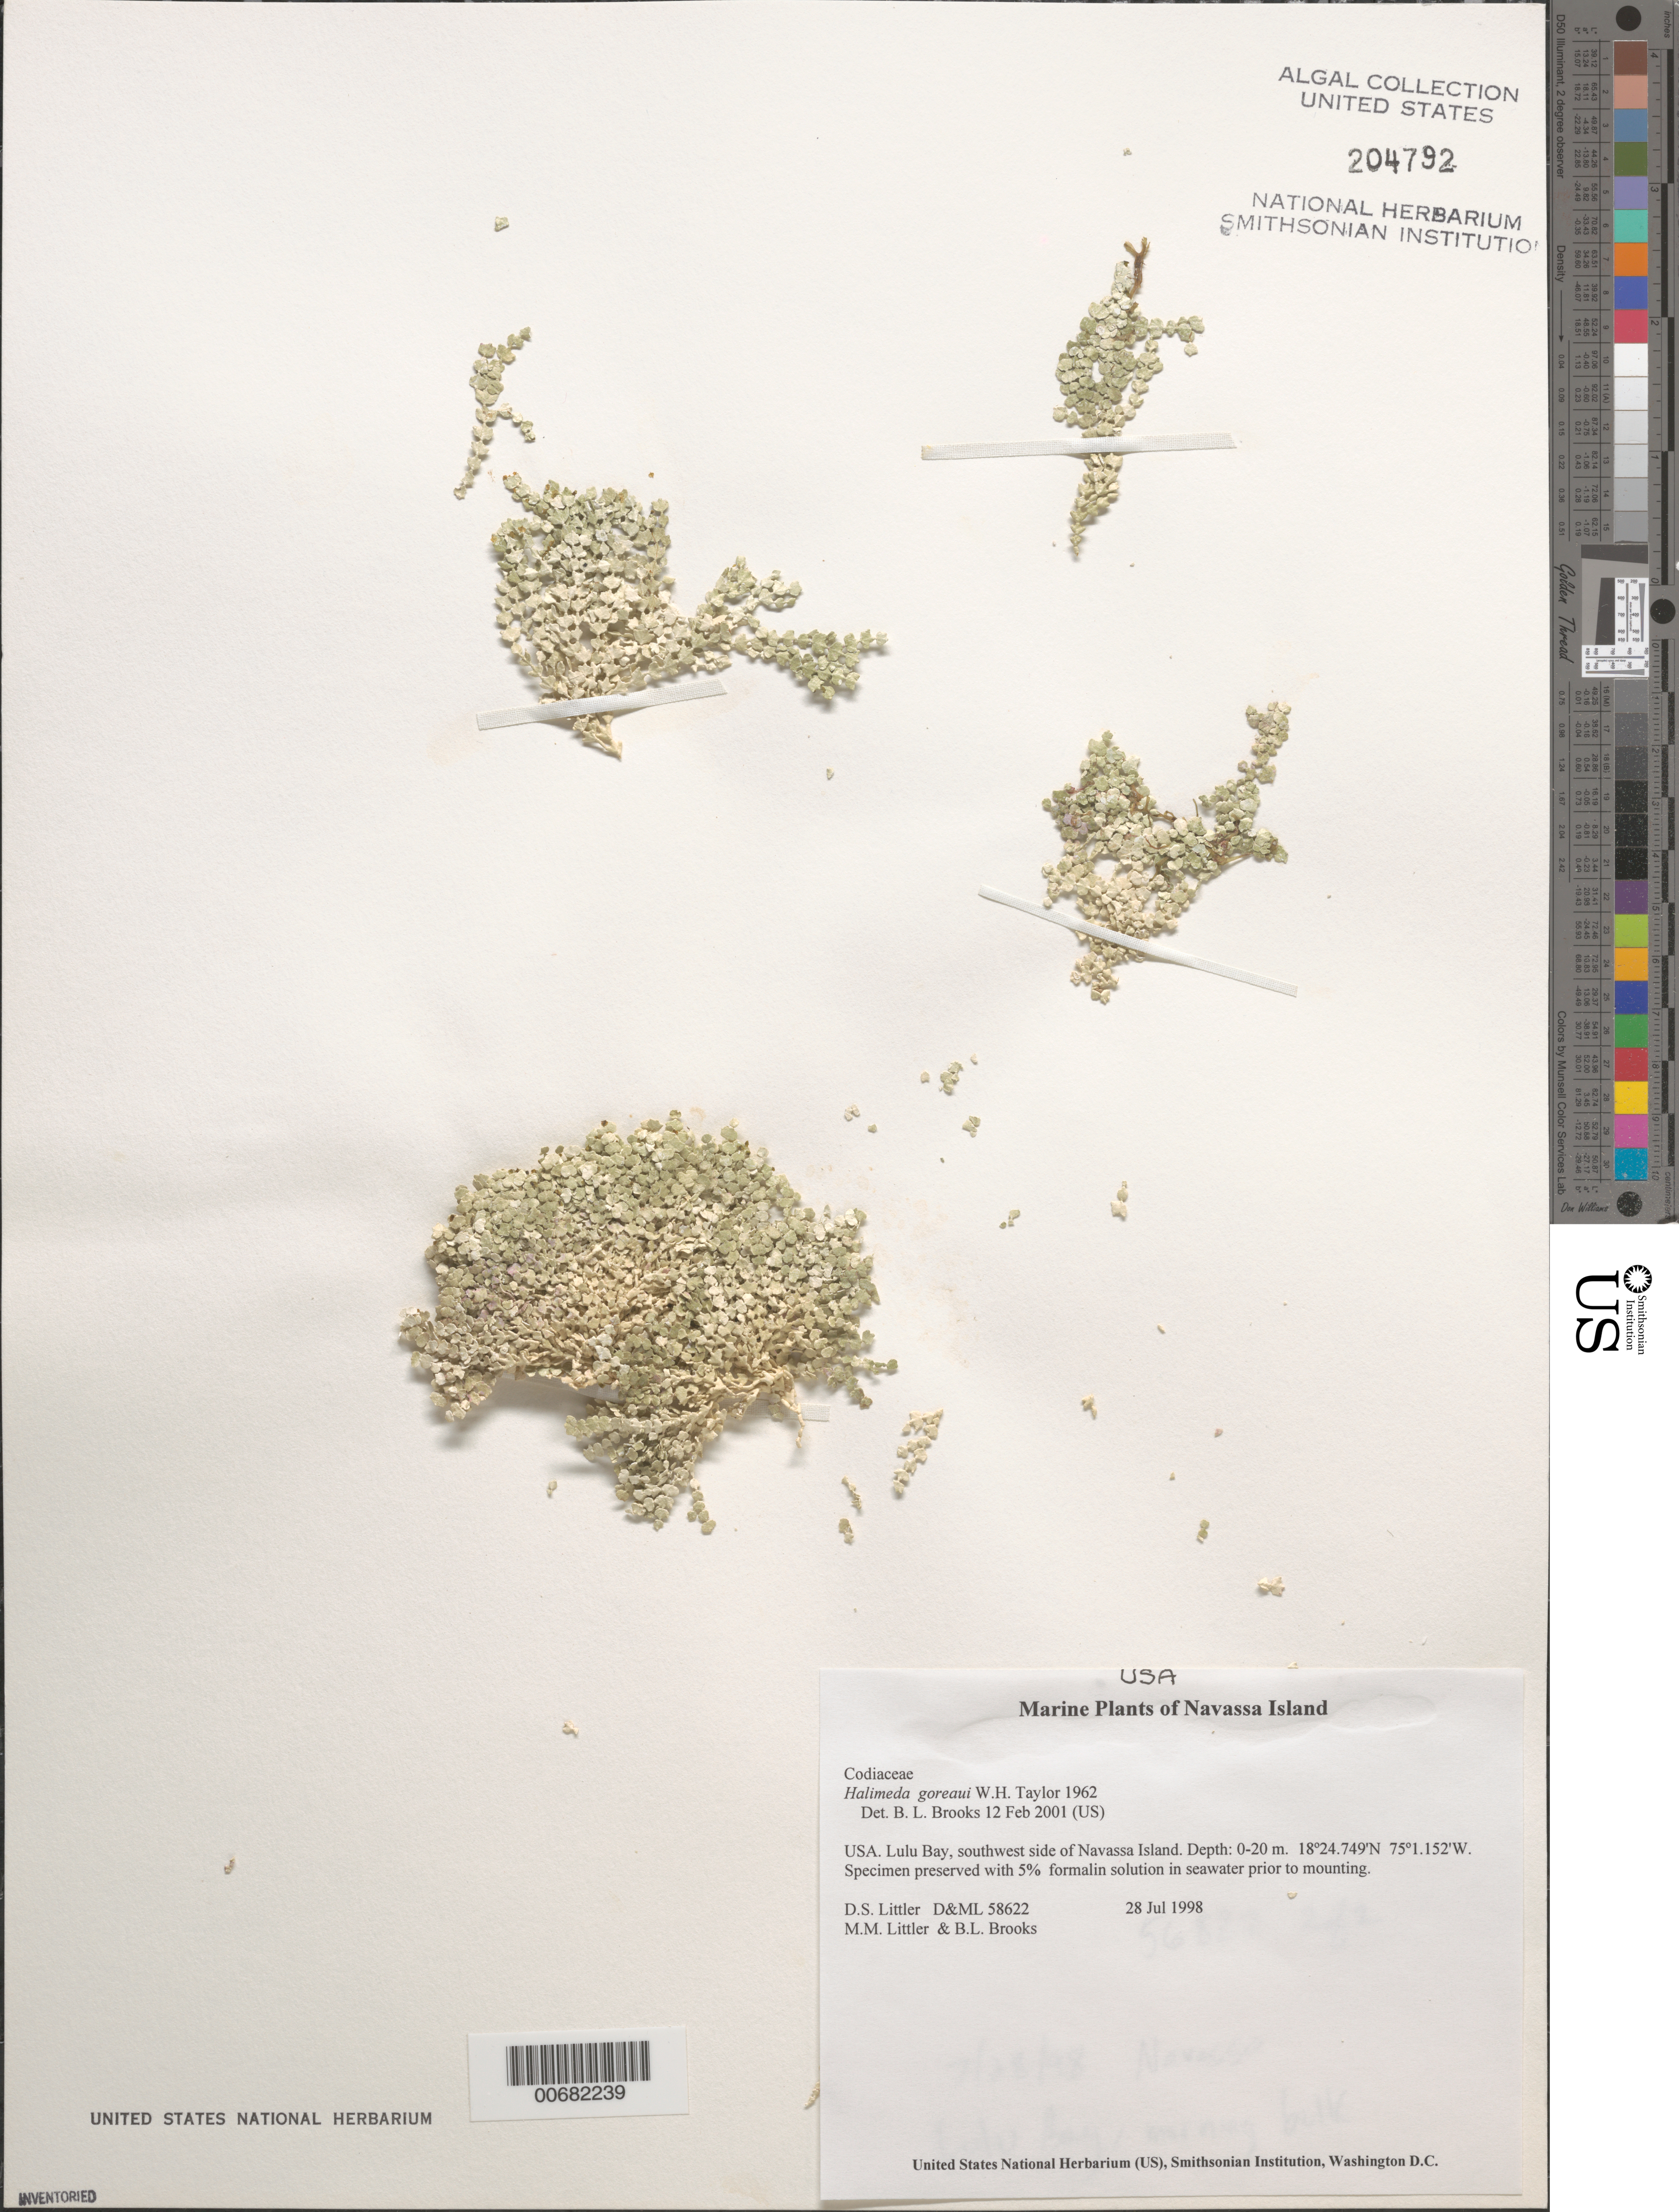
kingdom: Plantae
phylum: Chlorophyta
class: Ulvophyceae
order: Bryopsidales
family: Halimedaceae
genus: Halimeda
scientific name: Halimeda goreaui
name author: W.R. Taylor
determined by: Brooks, B. L., (BOT), Smithsonian Institution - National Museum of Natural History (UNITED STATES)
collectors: D. S. Littler, M. M. Littler & B. Brooks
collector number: D&ML 58622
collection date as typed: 28 Jul 1998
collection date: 1998-07-28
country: Navassa Island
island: Navassa Island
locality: Lulu Bay, southwest side of island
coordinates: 18 24.749' N, 75 1.152' W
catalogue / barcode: US 204792